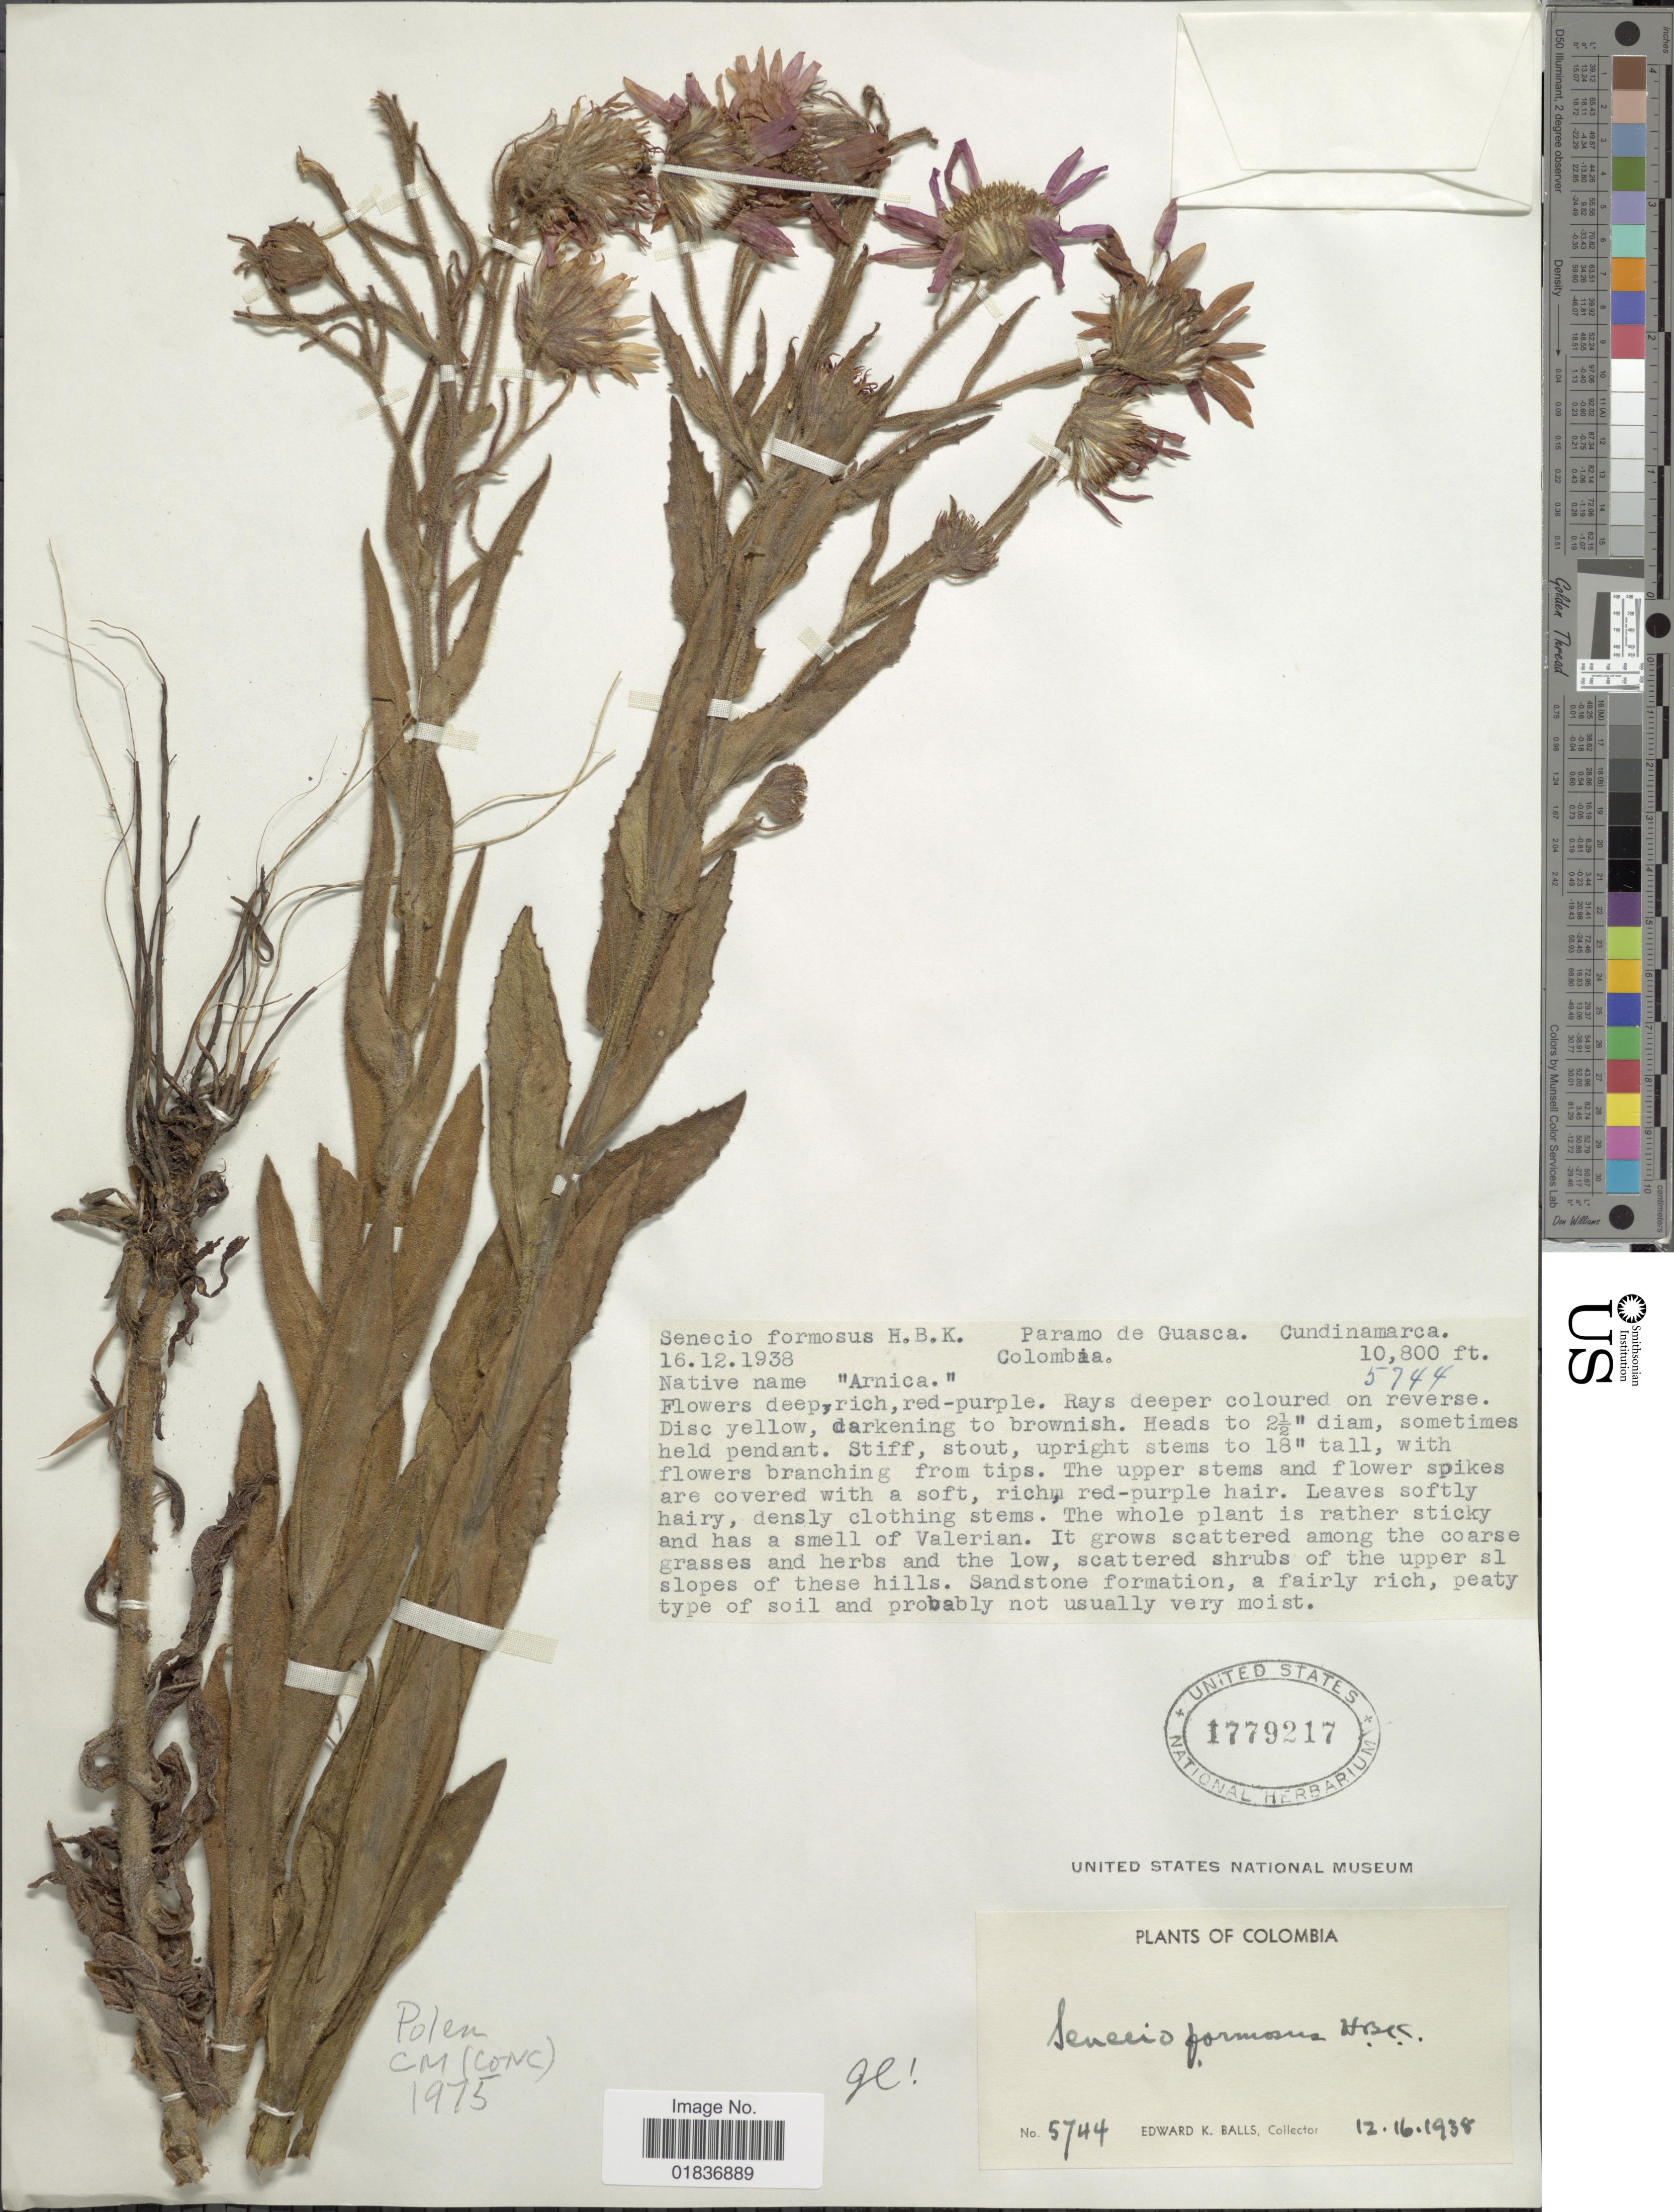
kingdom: Plantae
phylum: Tracheophyta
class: Magnoliopsida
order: Asterales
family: Asteraceae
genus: Senecio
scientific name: Senecio wedglacialis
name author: Cuatrec.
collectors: E. K. Balls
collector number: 5744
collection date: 1938-12-16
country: Colombia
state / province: Cundinamarca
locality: Paramo de Guasca. Cundinamarca.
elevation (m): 3292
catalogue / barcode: US 1779217